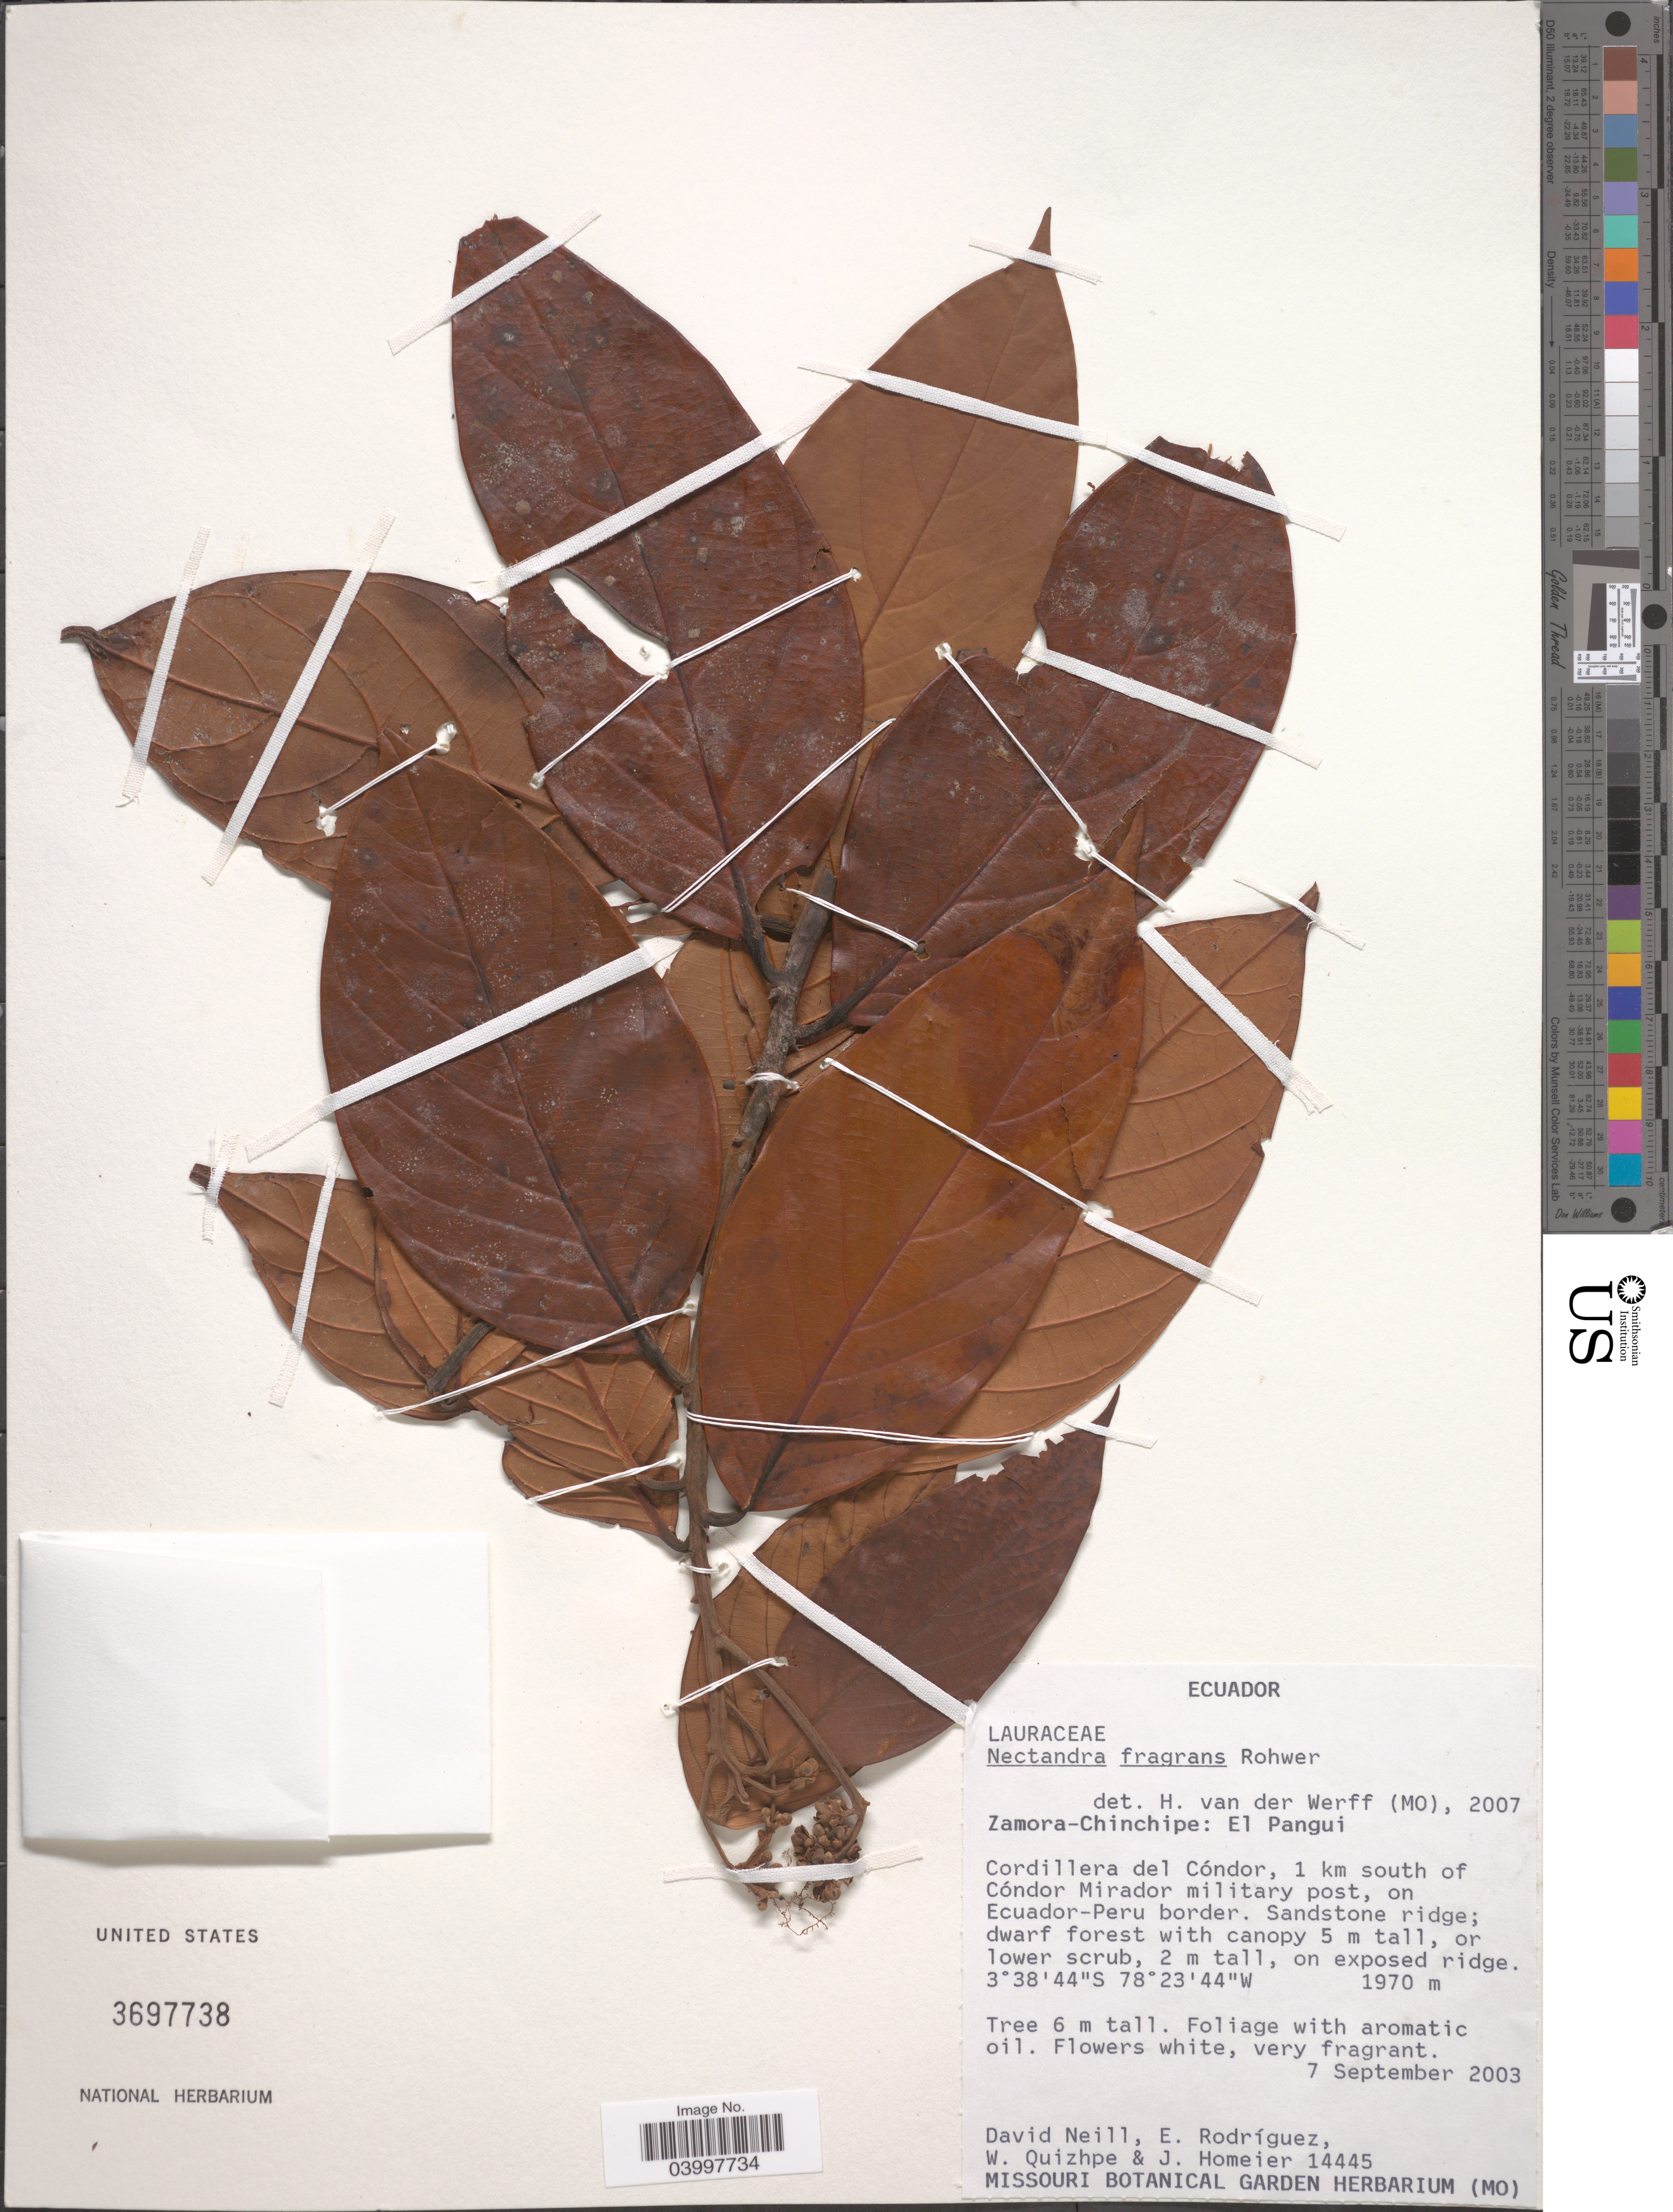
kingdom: Plantae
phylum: Tracheophyta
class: Magnoliopsida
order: Laurales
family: Lauraceae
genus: Nectandra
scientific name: Nectandra fragrans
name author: Rohwer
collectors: D. Neill, E. Rodriguez, W. Quizhpe & J. Homeier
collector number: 14445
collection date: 2003-09-07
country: Ecuador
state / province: Zamora-Chinchipe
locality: El Pangui. Cordillera del Cóndor, 1 km south of Cóndor Mirador military post, on Ecuador-Peru border.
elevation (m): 1970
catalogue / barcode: US 3697738